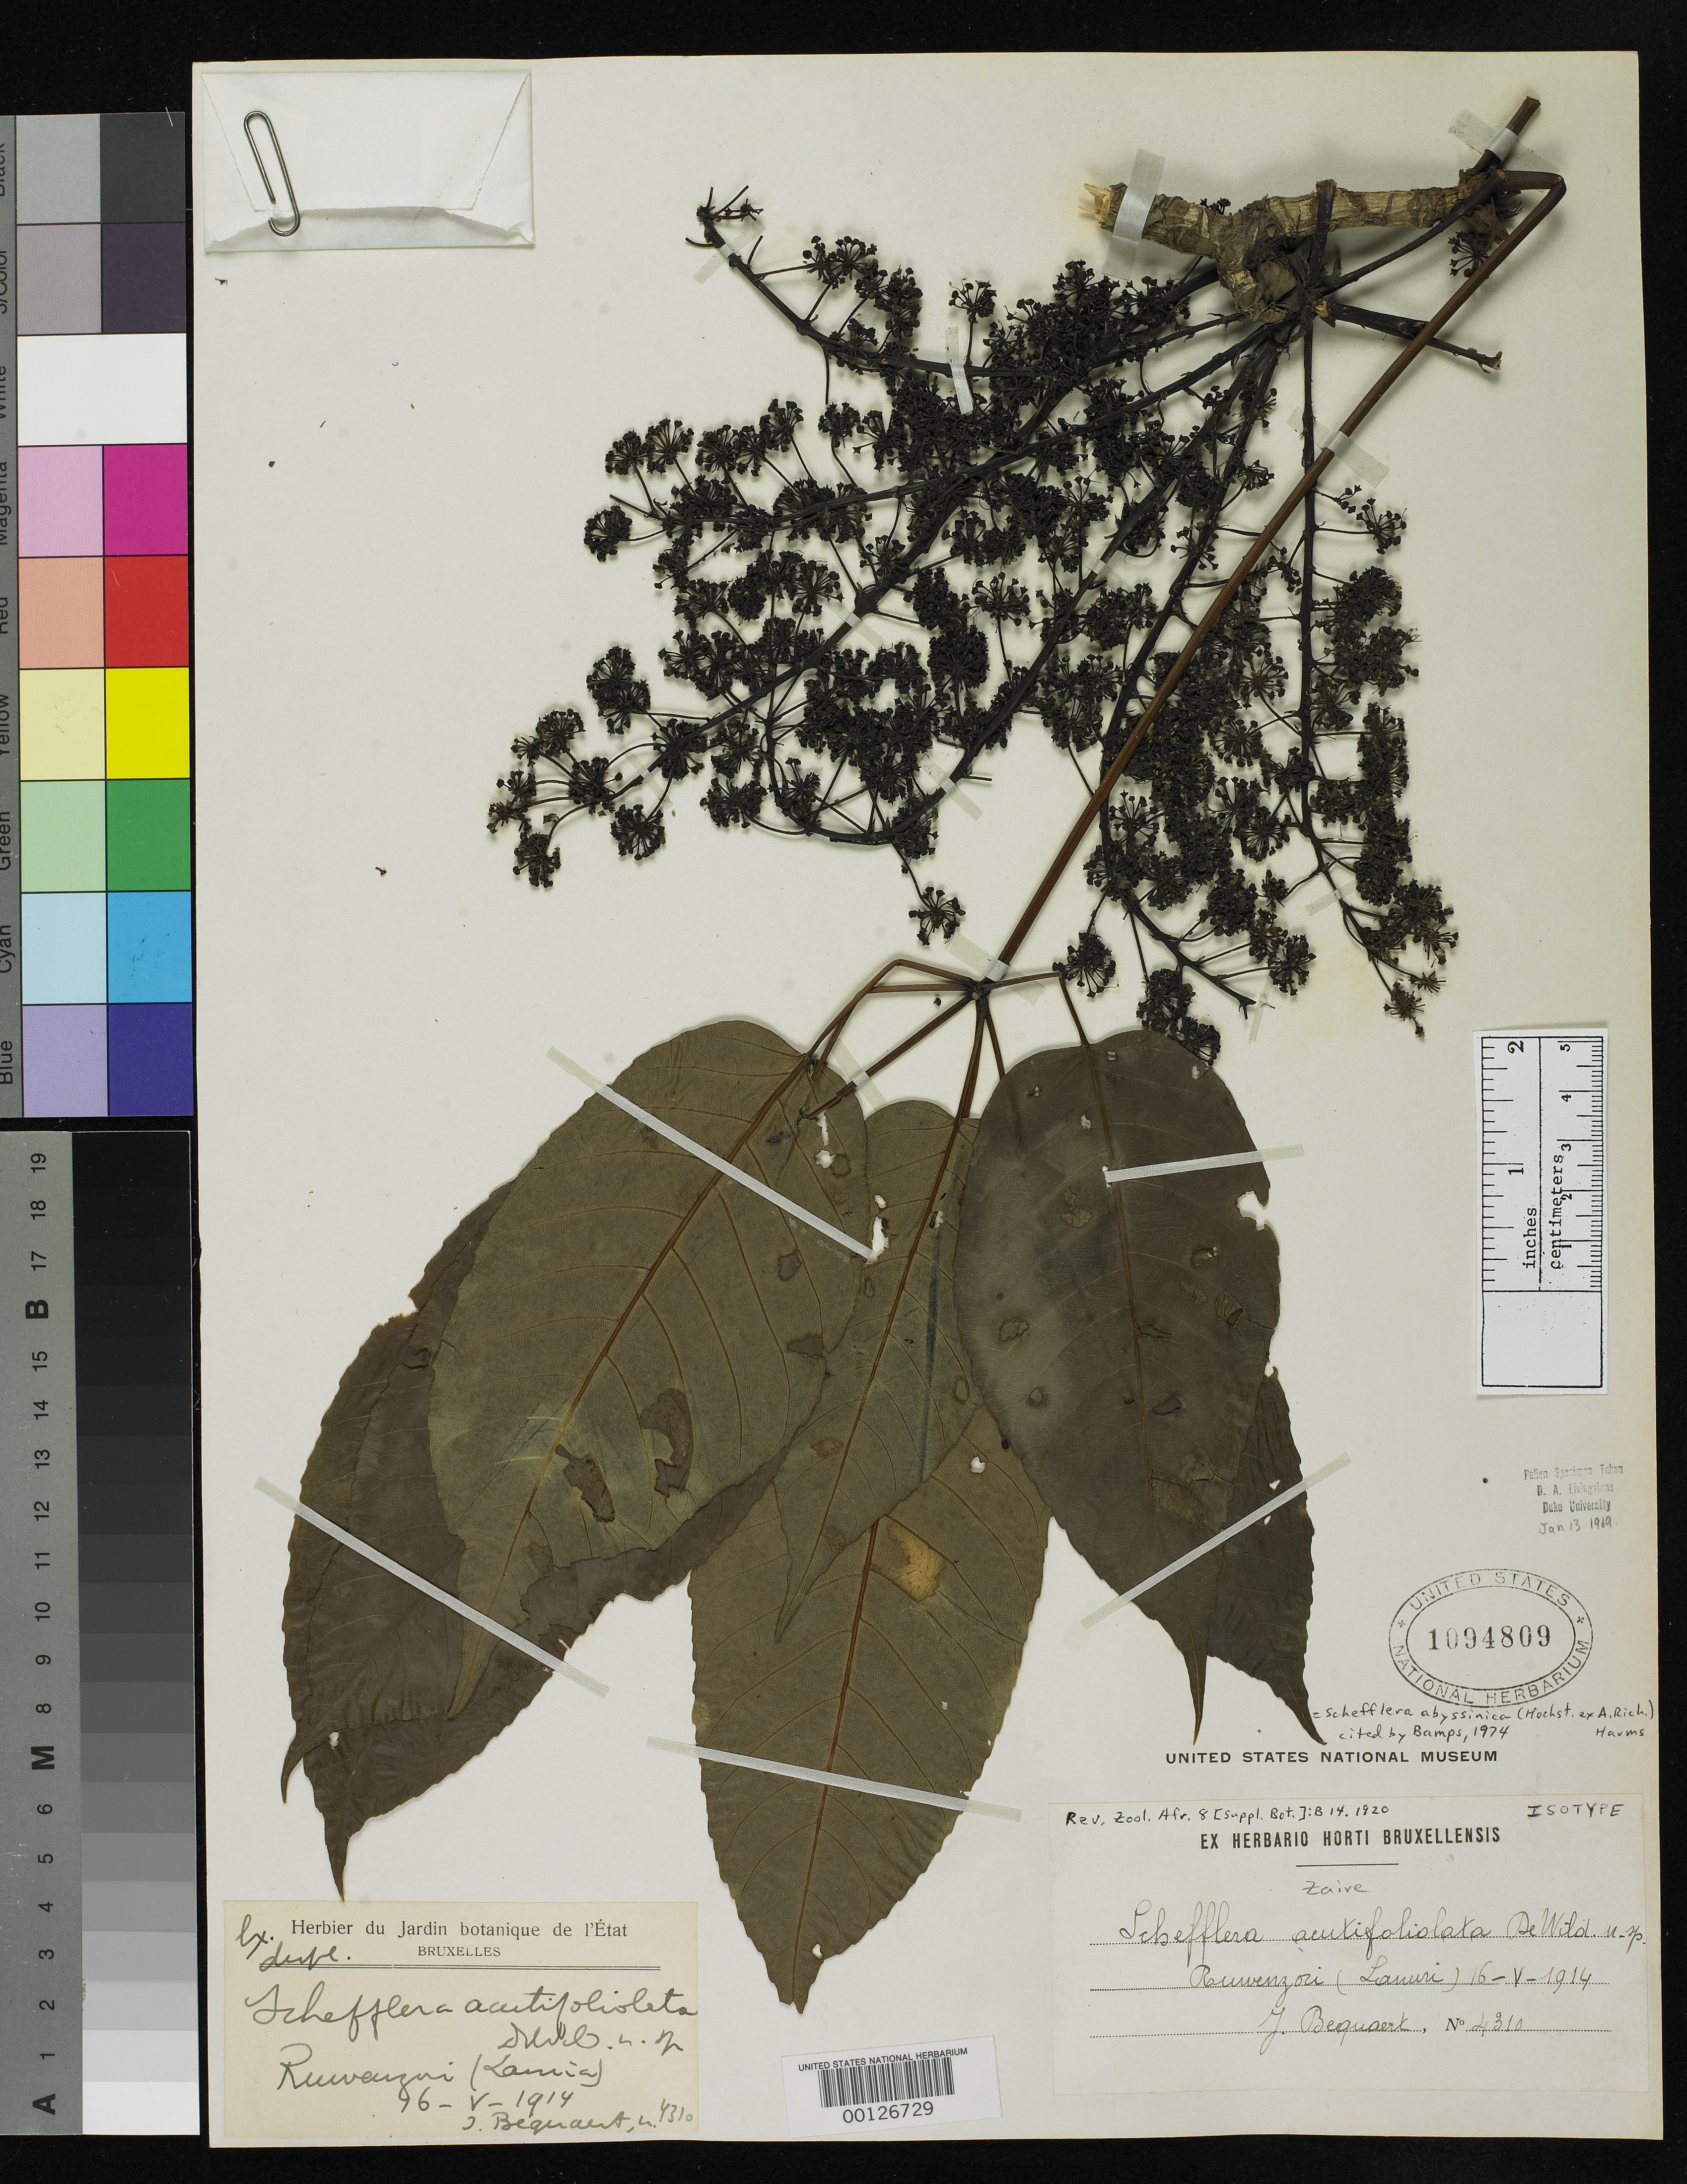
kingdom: Plantae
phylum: Tracheophyta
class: Magnoliopsida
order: Apiales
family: Araliaceae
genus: Schefflera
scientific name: Schefflera acutifolioata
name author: De Wild.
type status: Isotype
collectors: J. Bequaert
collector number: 4310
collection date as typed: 16 May 1914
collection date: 1914-05-16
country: Congo, Democratic Republic of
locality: Ruwenzori.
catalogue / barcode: US 1094809